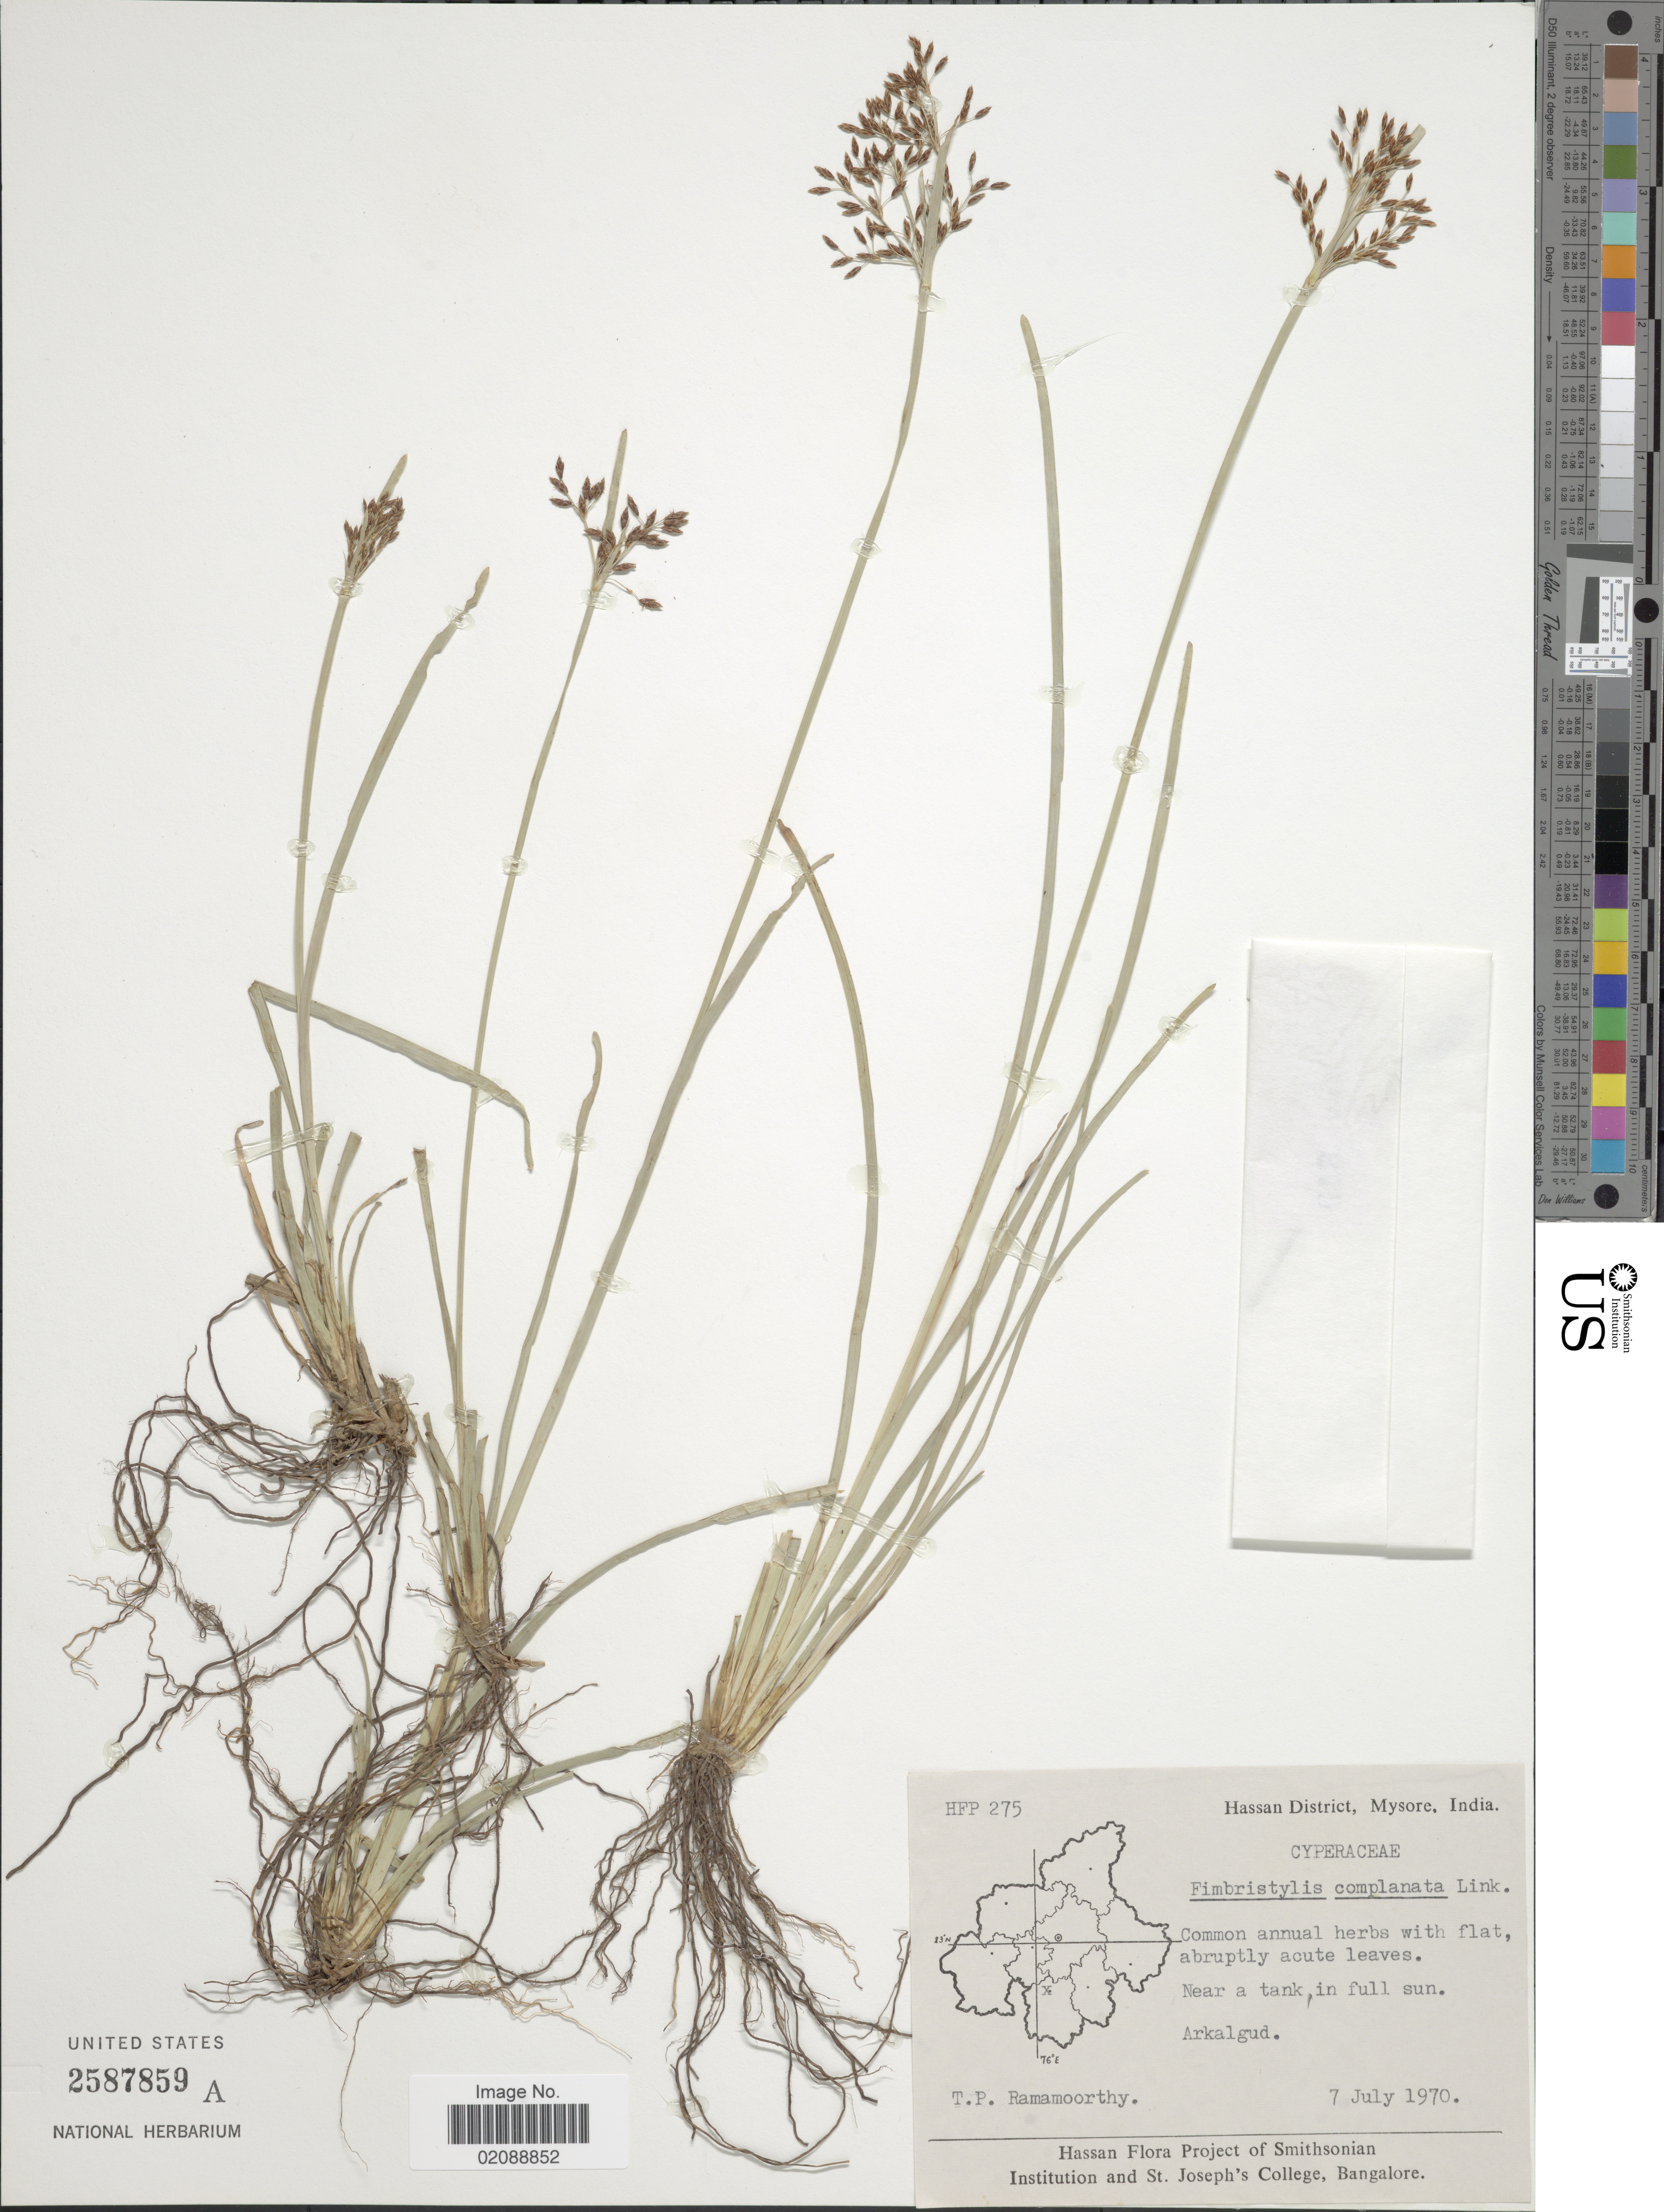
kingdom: Plantae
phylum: Tracheophyta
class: Liliopsida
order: Poales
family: Cyperaceae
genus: Fimbristylis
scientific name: Fimbristylis complanata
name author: (Retz.) Link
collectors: T. P. Ramamoorthy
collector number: HFP 275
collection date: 1970-07-07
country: India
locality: Hassan District, Mysore, near a tank, in full sun, Arkalgud.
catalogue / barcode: US 2587859